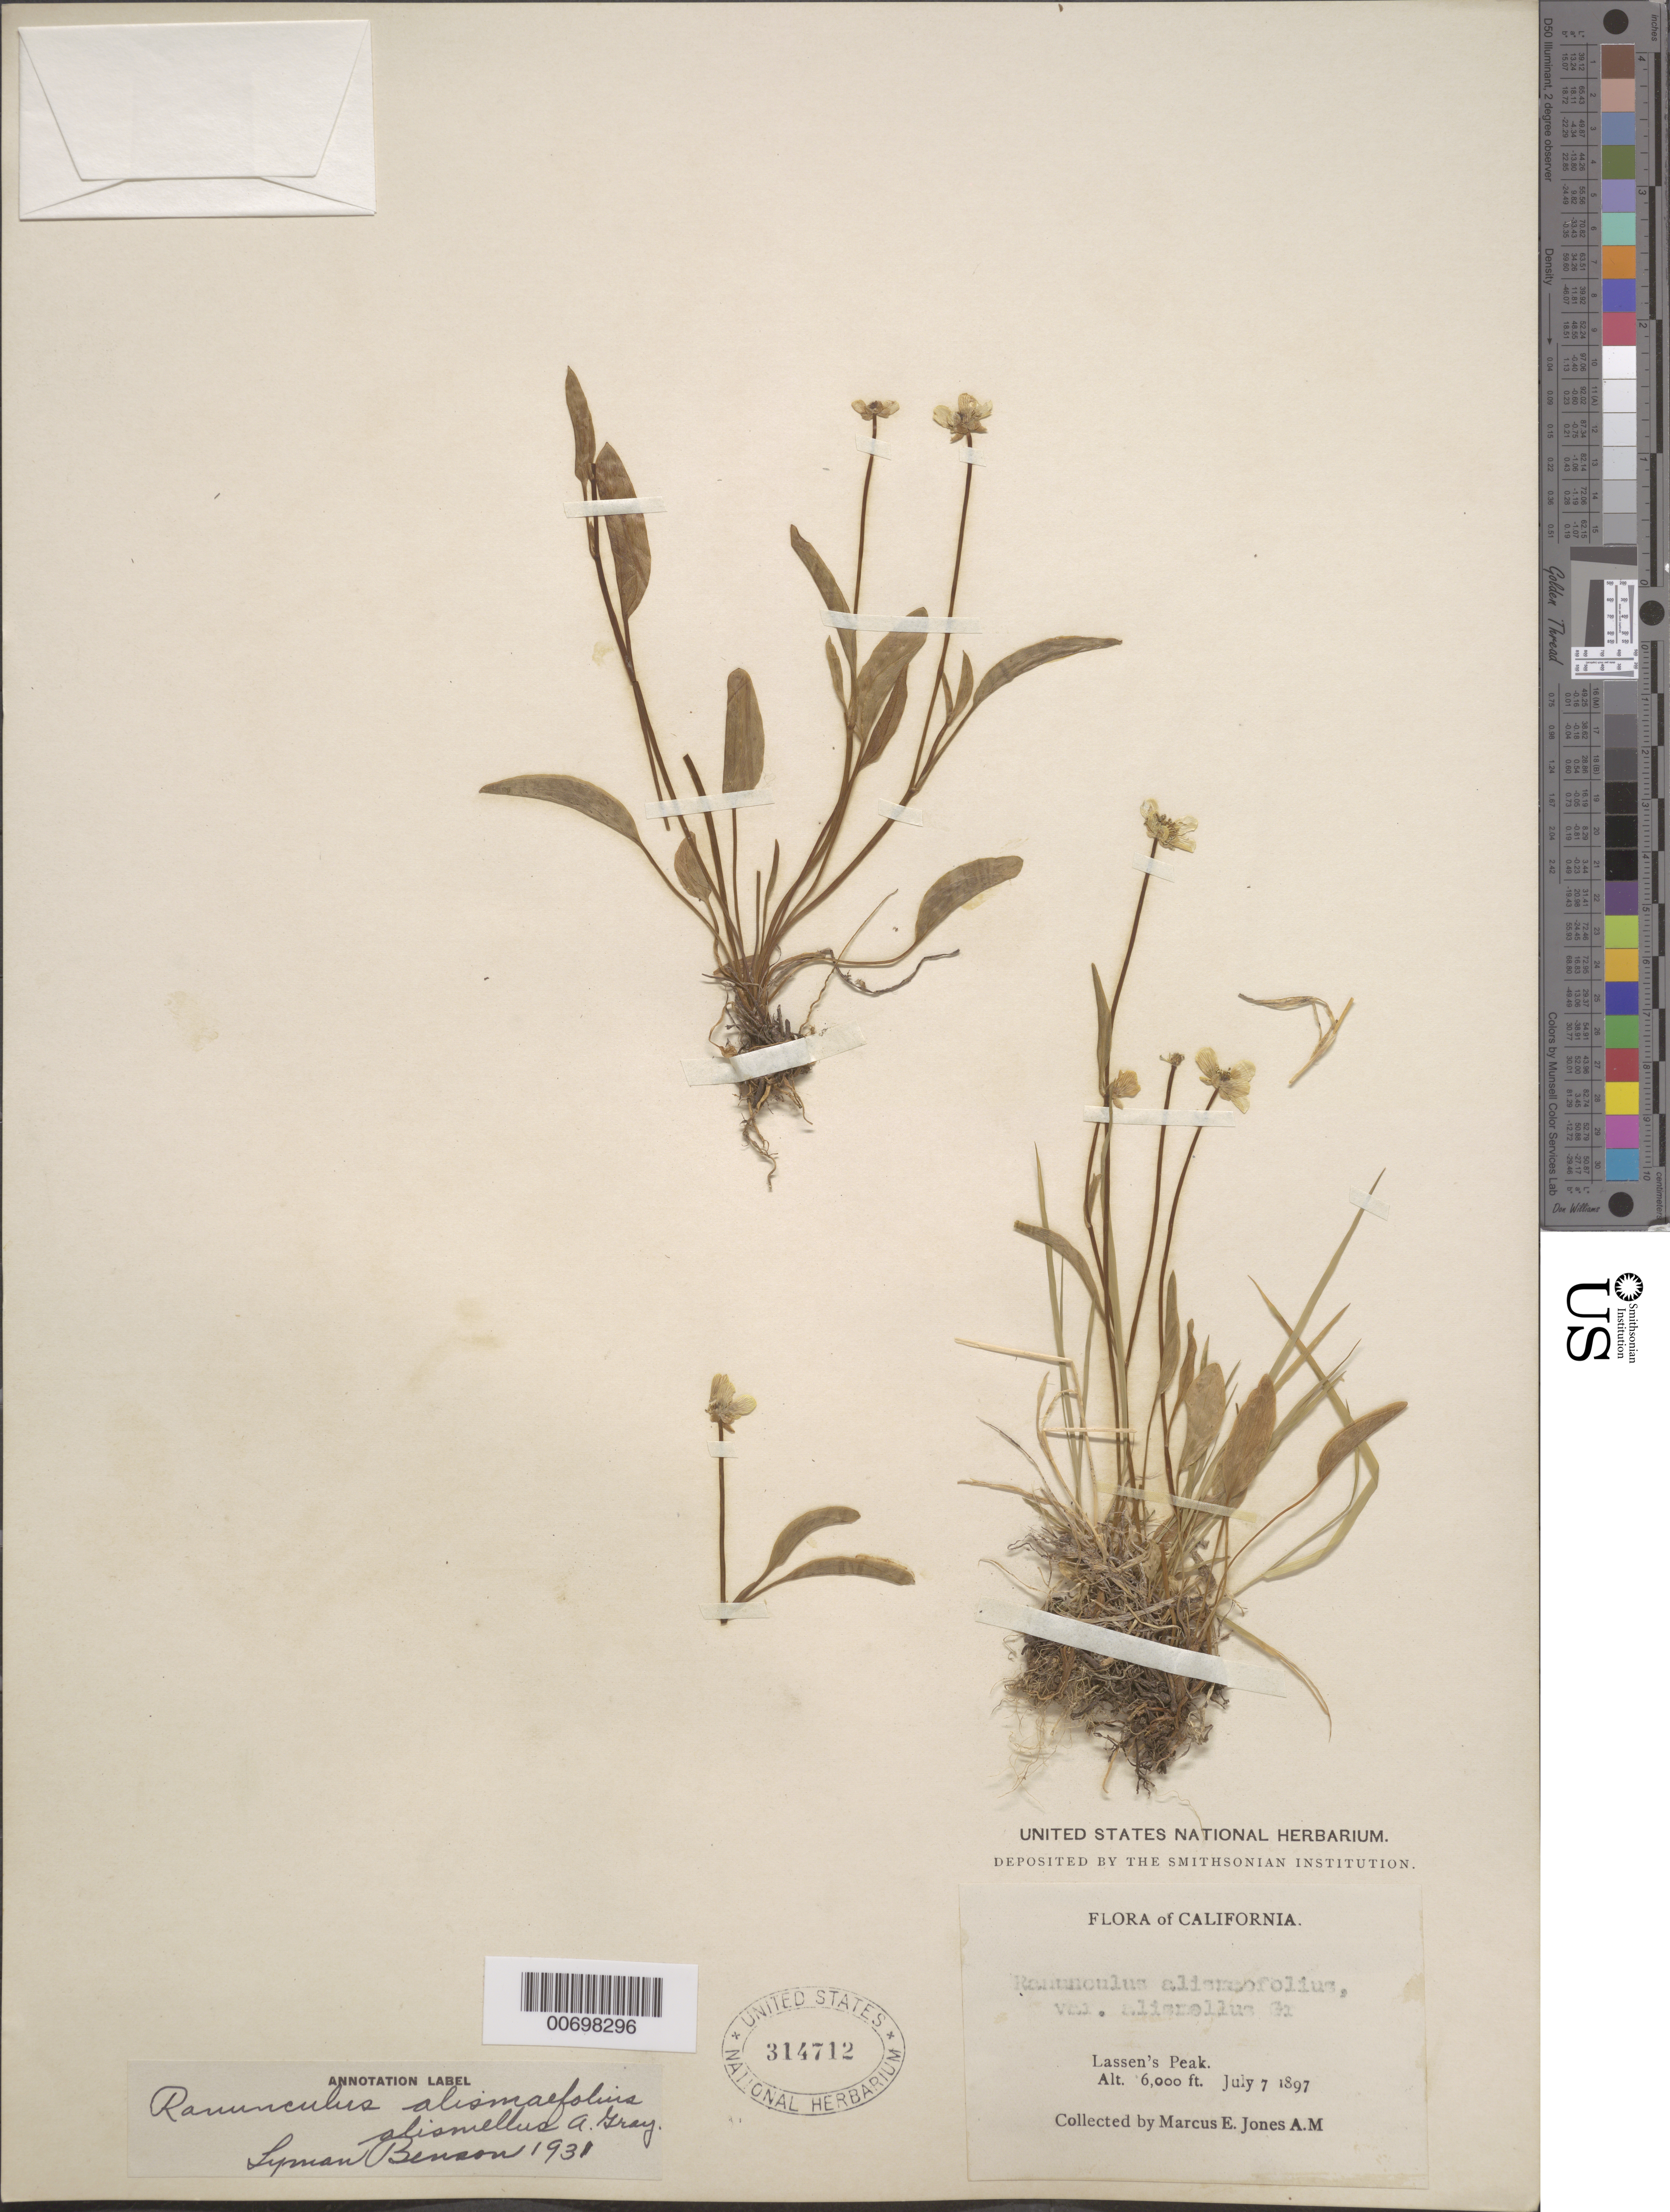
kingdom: Plantae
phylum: Tracheophyta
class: Magnoliopsida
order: Ranunculales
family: Ranunculaceae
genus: Ranunculus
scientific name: Ranunculus alismifolius var. alismellus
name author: A. Gray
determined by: Benson, L. D., (POM), Pomona College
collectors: M. E. Jones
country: United States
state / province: California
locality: Lassen's Peak.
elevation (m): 1829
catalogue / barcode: US 314712